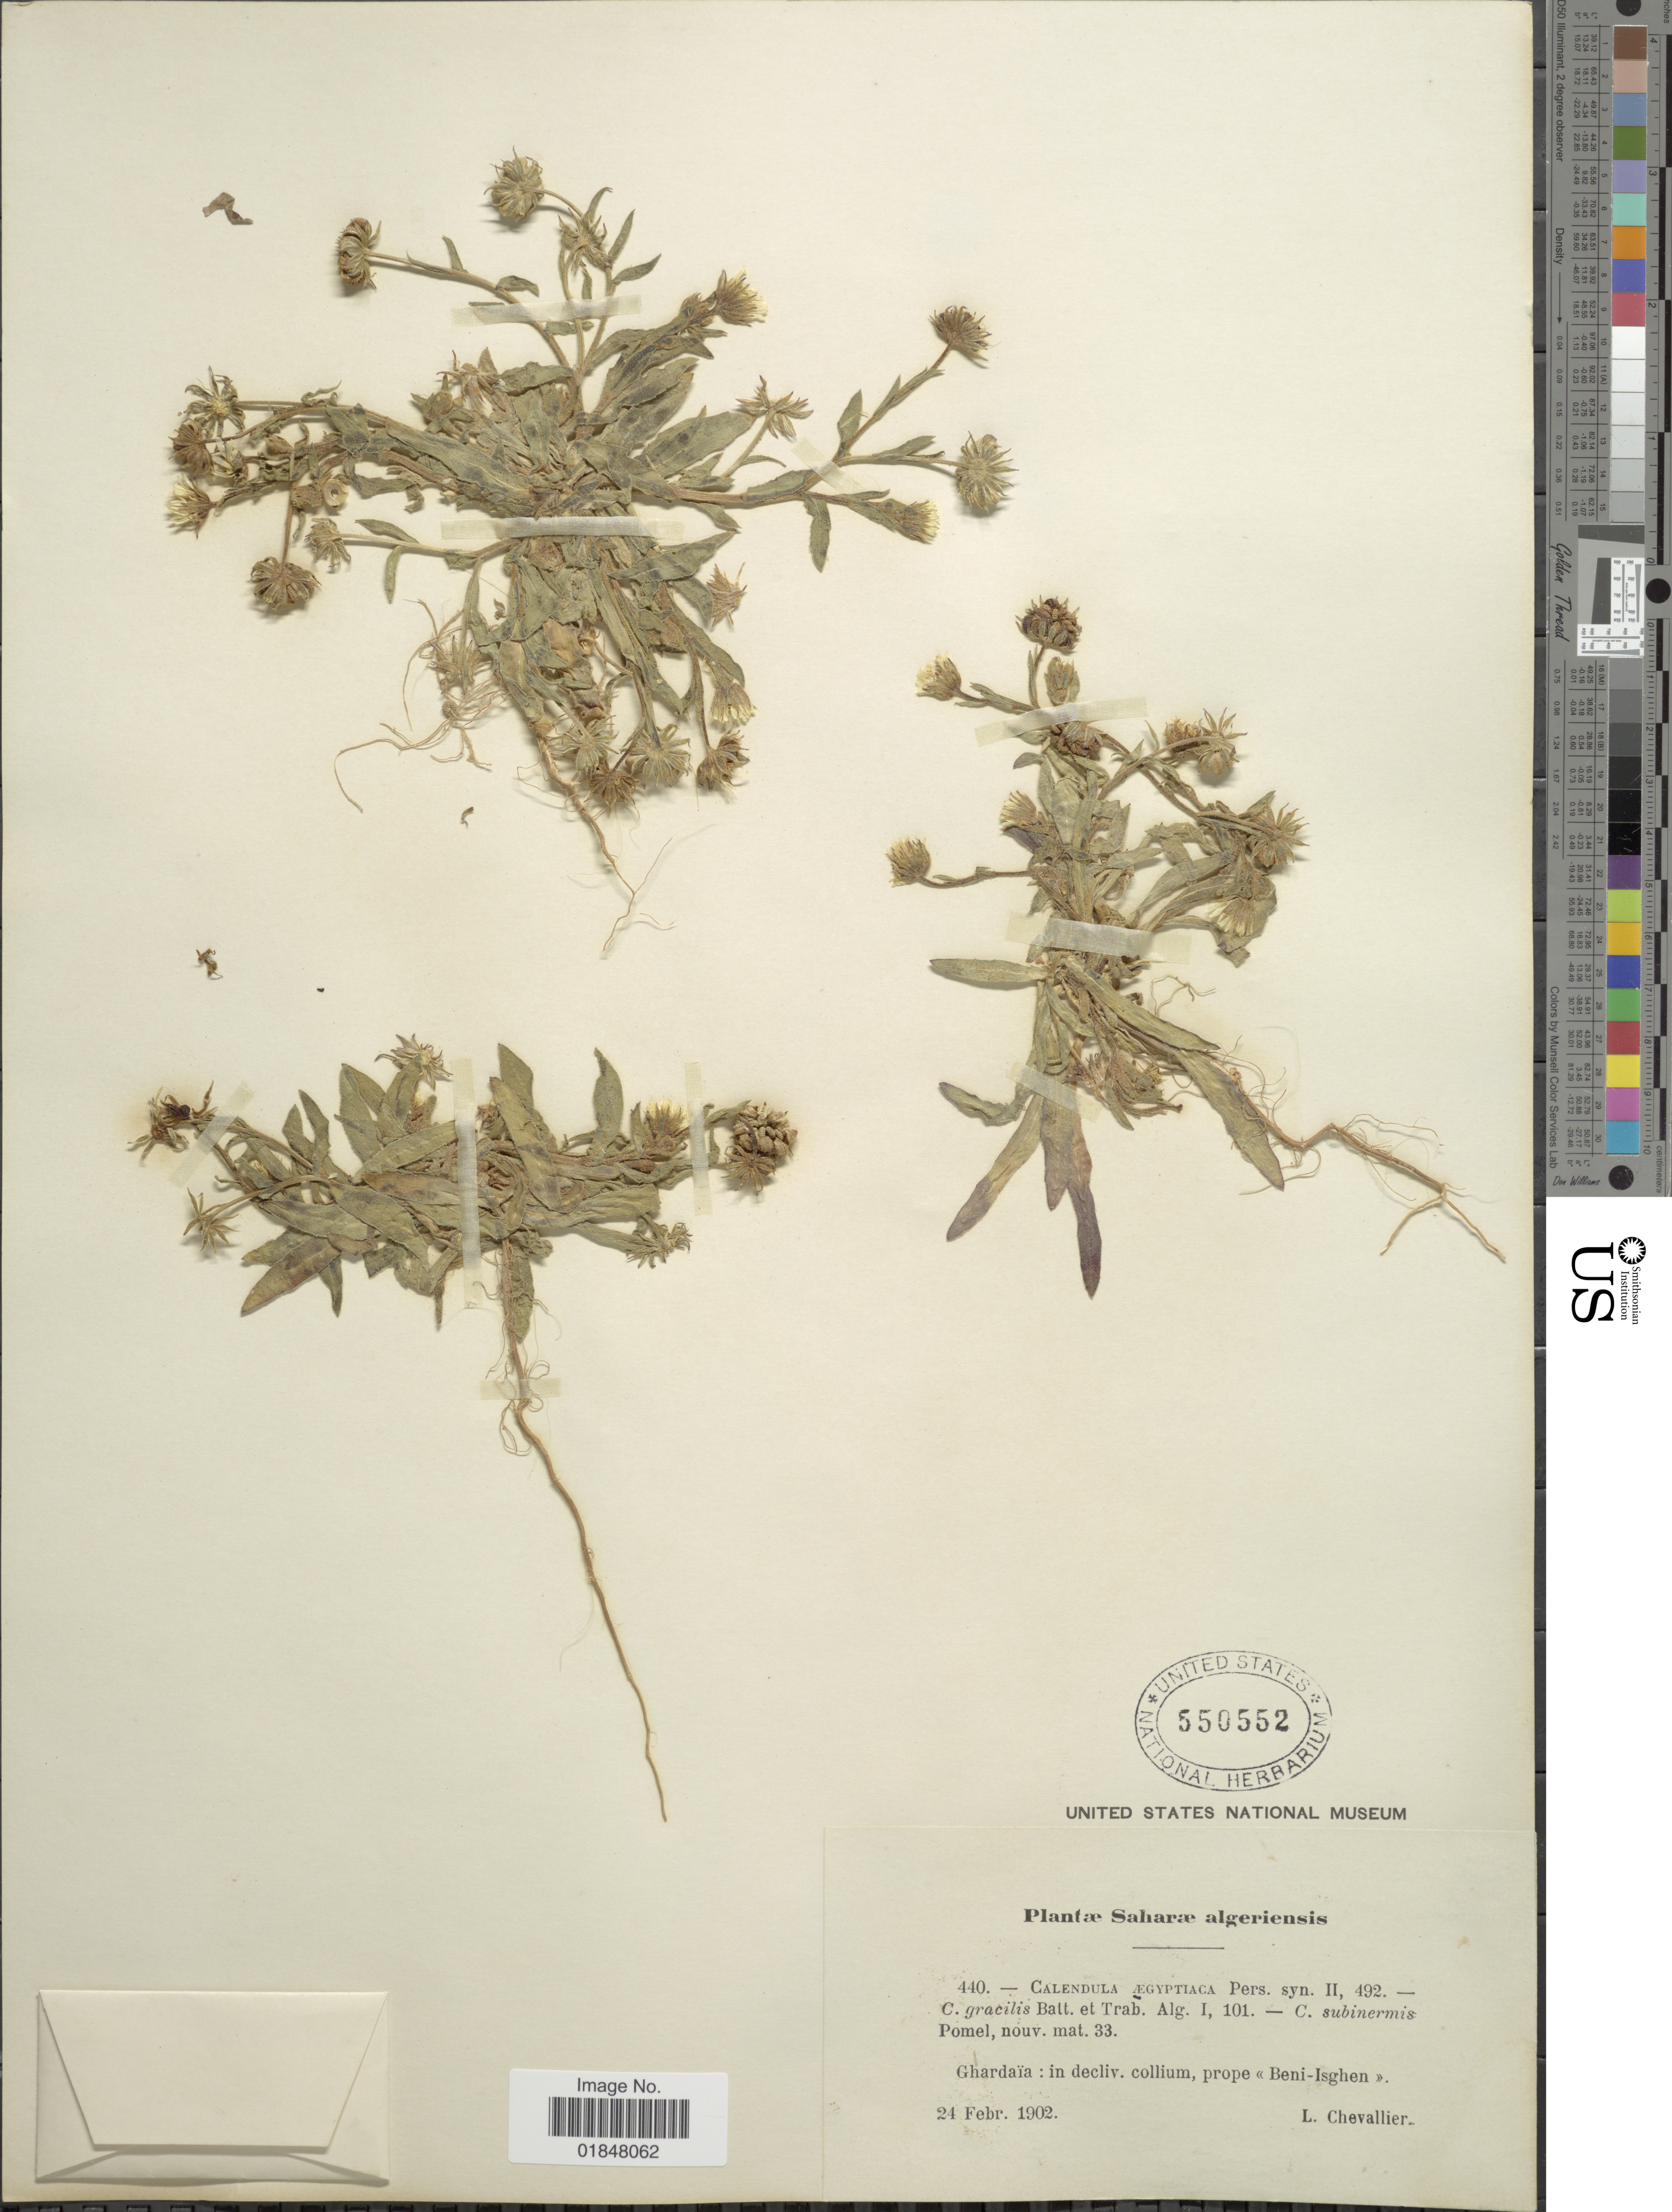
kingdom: Plantae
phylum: Tracheophyta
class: Magnoliopsida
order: Asterales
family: Asteraceae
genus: Calendula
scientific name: Calendula arvensis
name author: L.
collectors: L. Chevallier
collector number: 440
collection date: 1902-02-24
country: Algeria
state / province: Ghardaïa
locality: In decliv. collium, prope <<Beni-Isghen>>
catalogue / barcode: US 550552